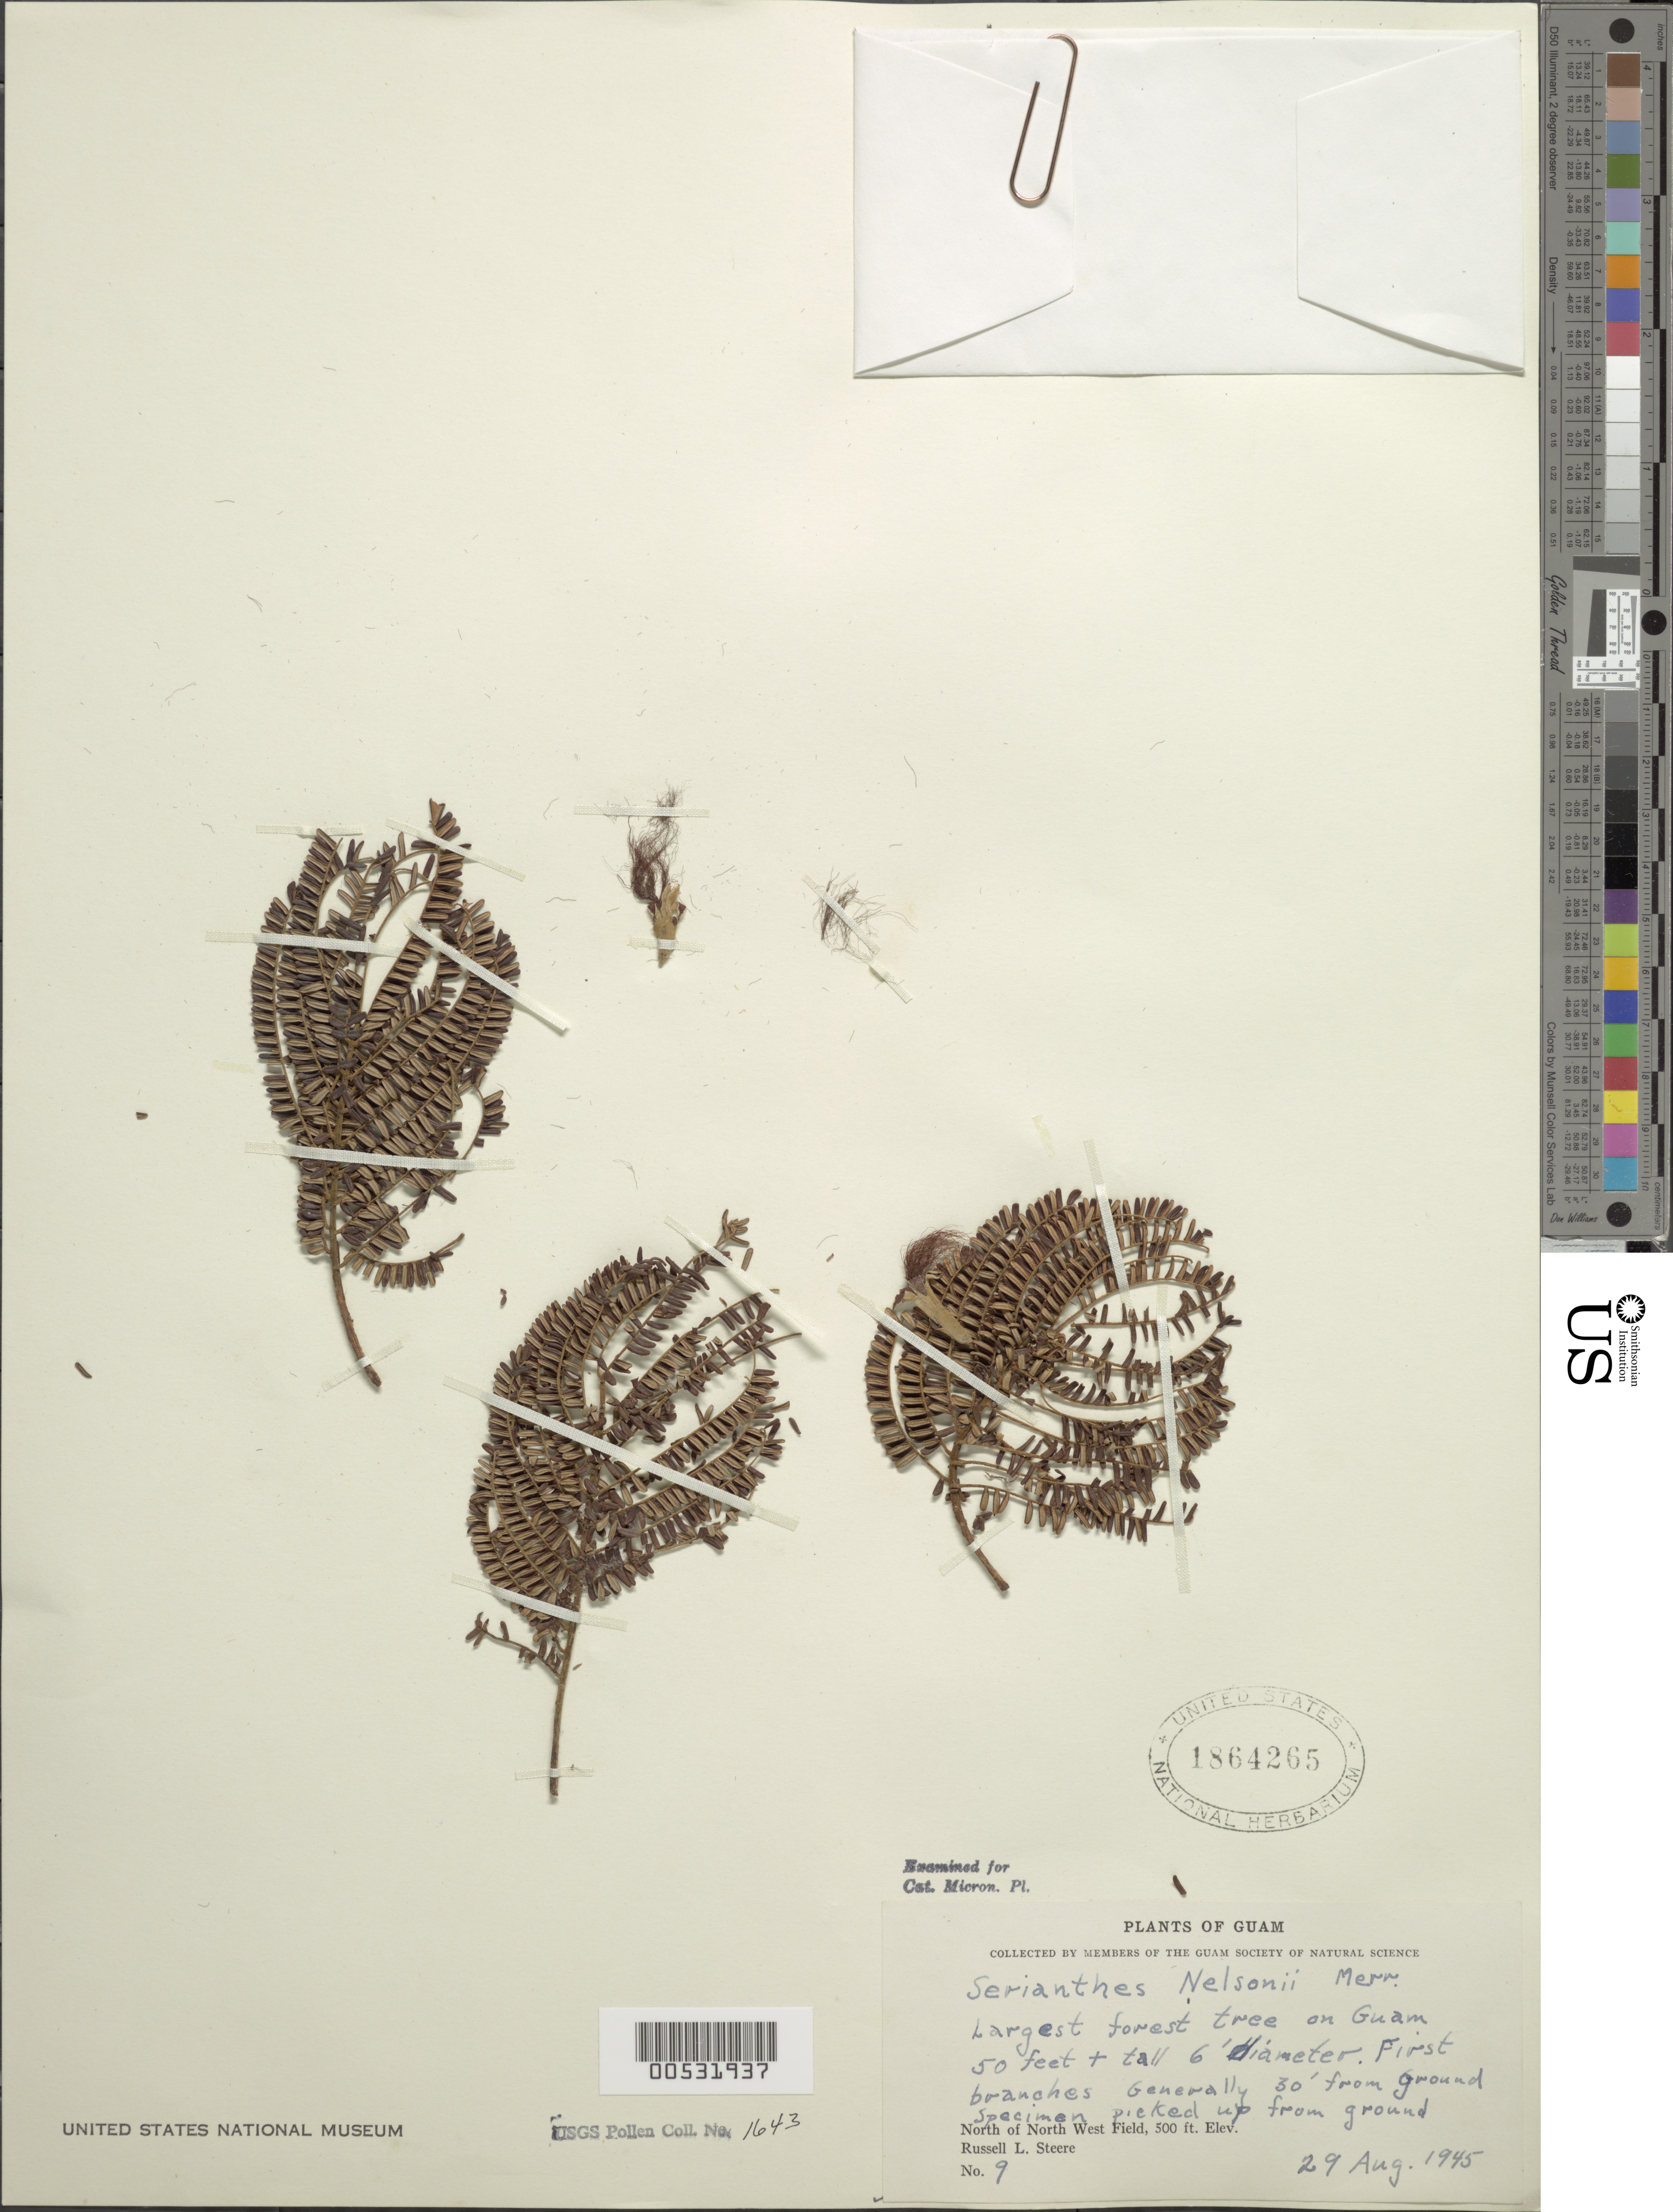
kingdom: Plantae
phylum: Tracheophyta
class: Magnoliopsida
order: Fabales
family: Fabaceae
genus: Serianthes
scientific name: Serianthes nelsonii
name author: Merr.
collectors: R. L. Steere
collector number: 9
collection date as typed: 29 Aug 1945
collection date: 1945-08-29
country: Guam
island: Guam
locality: North of North West Field.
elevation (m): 152.4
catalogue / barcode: US 1864265